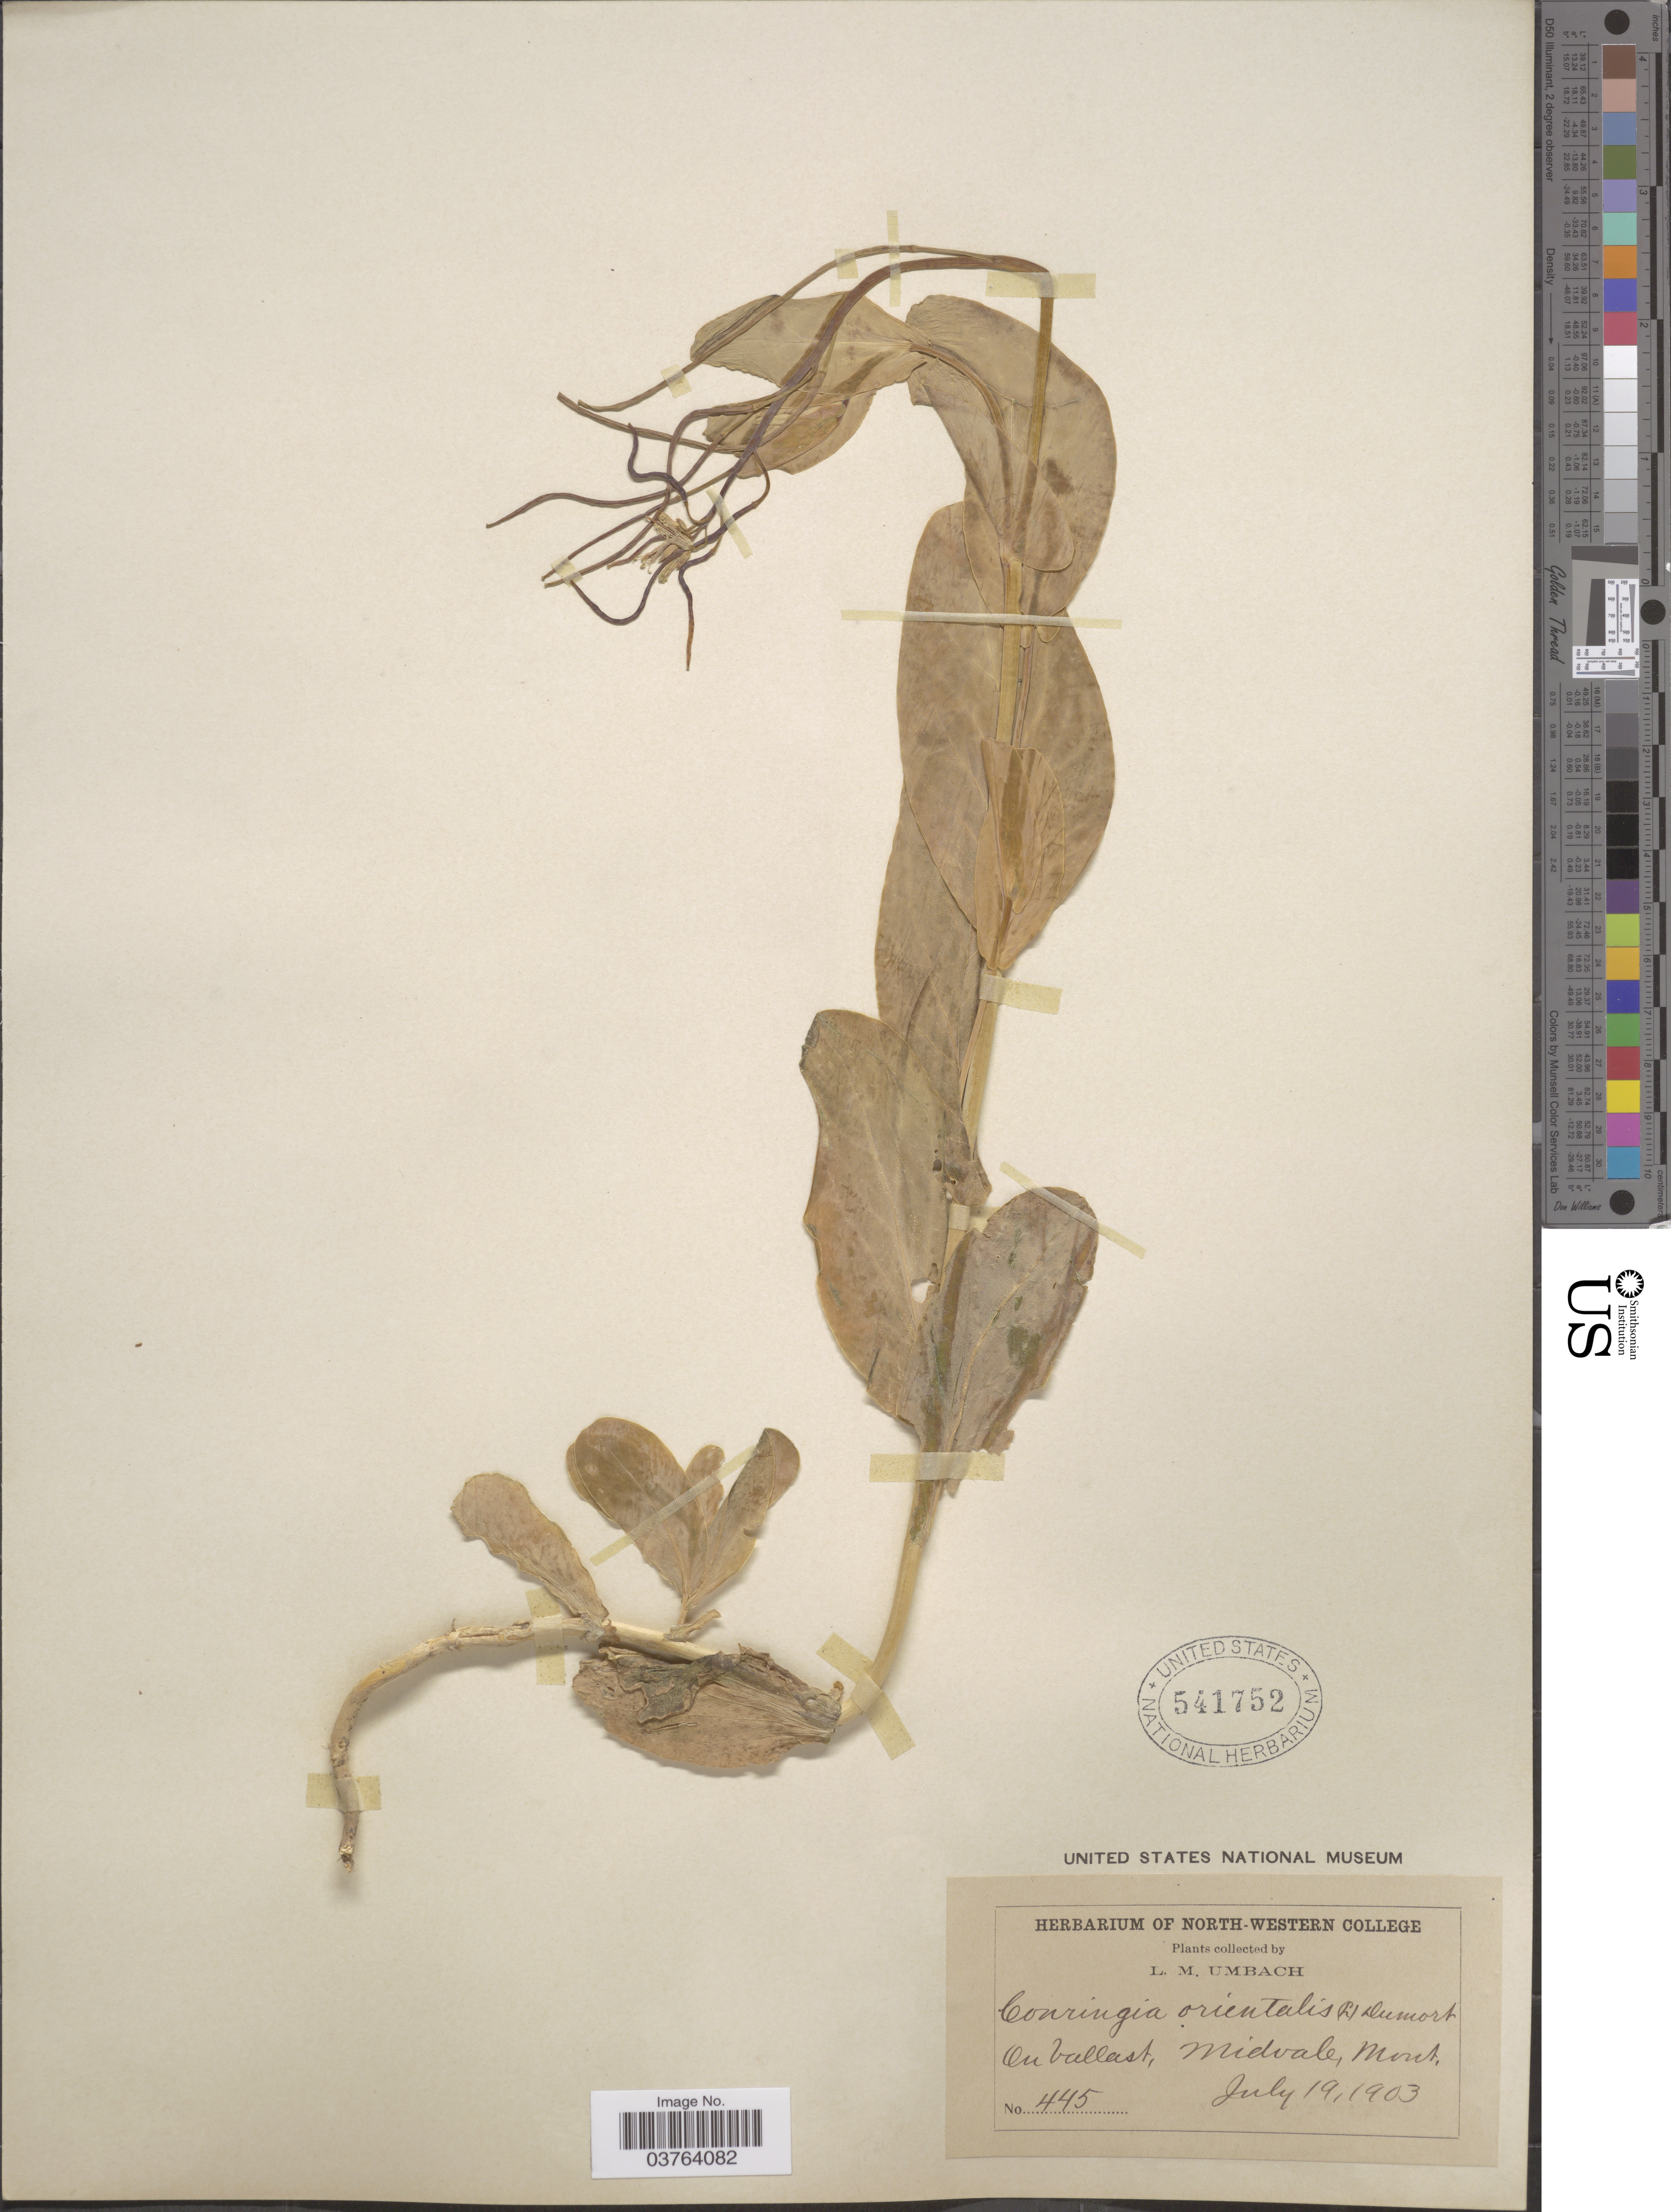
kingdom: Plantae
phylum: Tracheophyta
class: Magnoliopsida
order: Brassicales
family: Brassicaceae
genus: Conringia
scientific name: Conringia orientalis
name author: (L.) C. Presl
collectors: L. M. Umbach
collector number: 445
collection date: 1903-07-19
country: United States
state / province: Montana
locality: On ballast, Midvale.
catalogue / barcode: US 541752